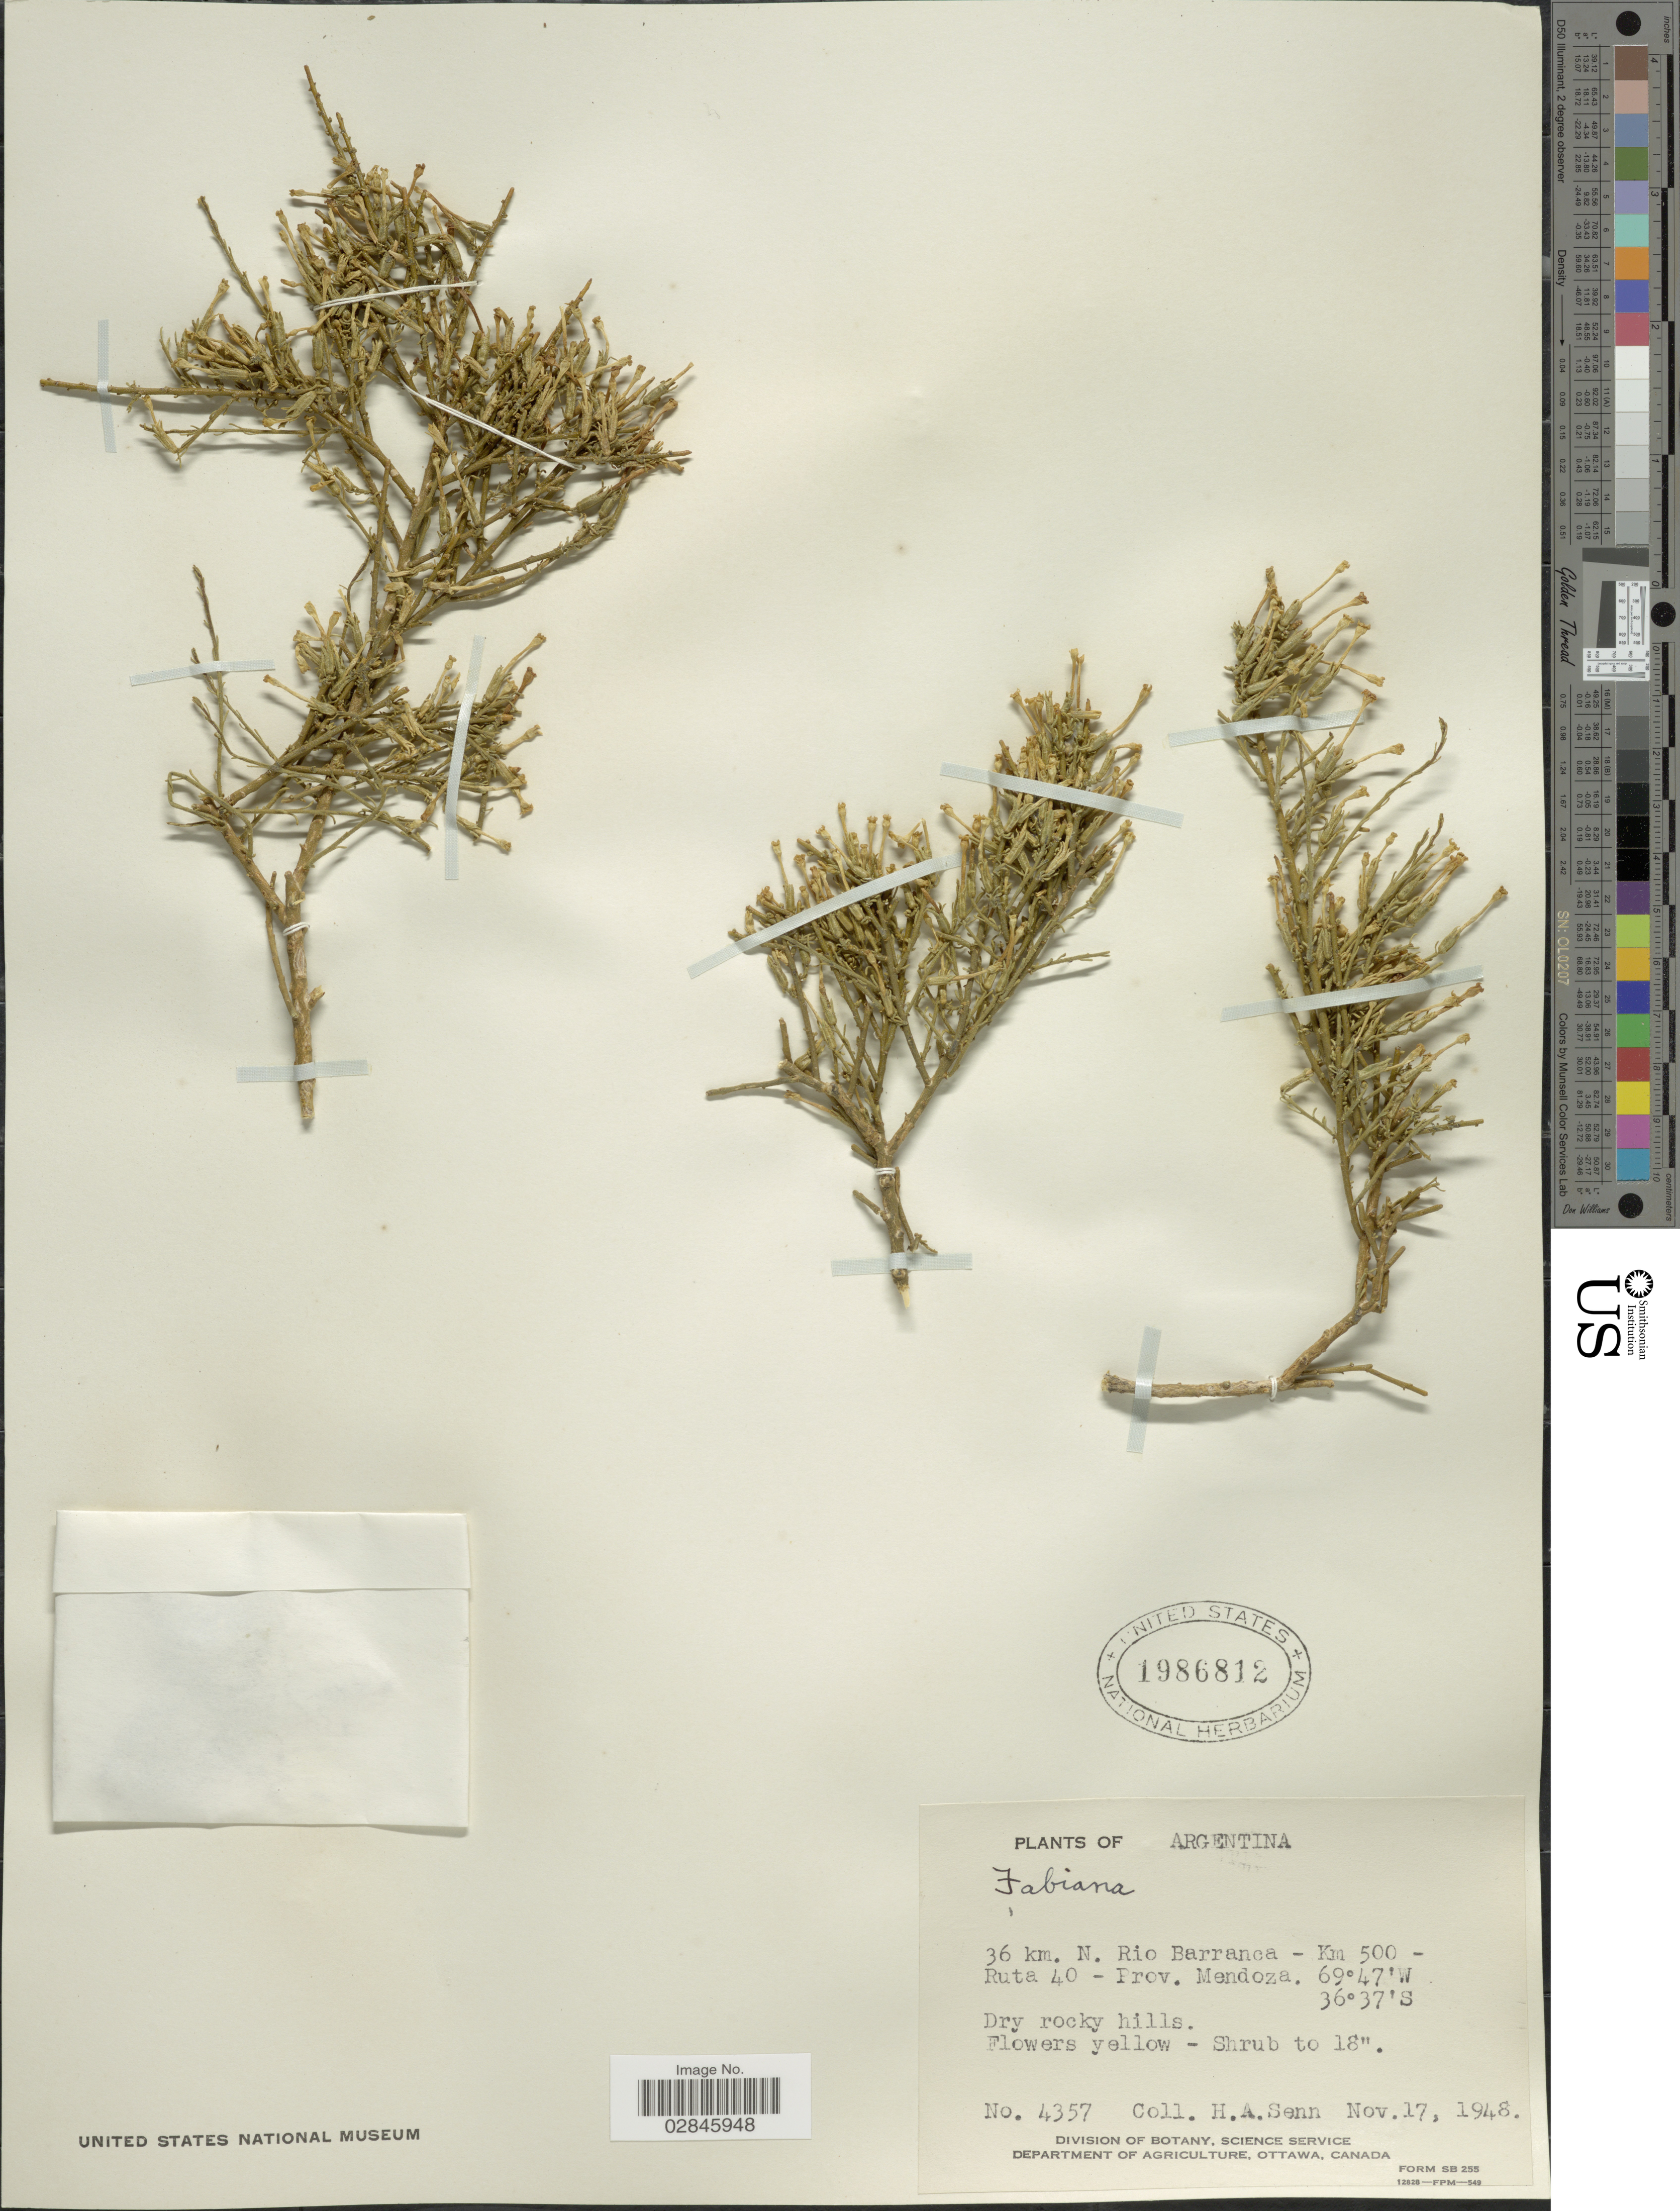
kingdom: Plantae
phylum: Tracheophyta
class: Magnoliopsida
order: Solanales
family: Solanaceae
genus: Fabiana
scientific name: Fabiana sp.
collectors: H. Senn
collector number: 4357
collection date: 1948-11-17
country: Argentina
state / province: Mendoza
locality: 36 km. N. Rio Barranca - Km 500 - Ruta 40.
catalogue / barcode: US 1986812